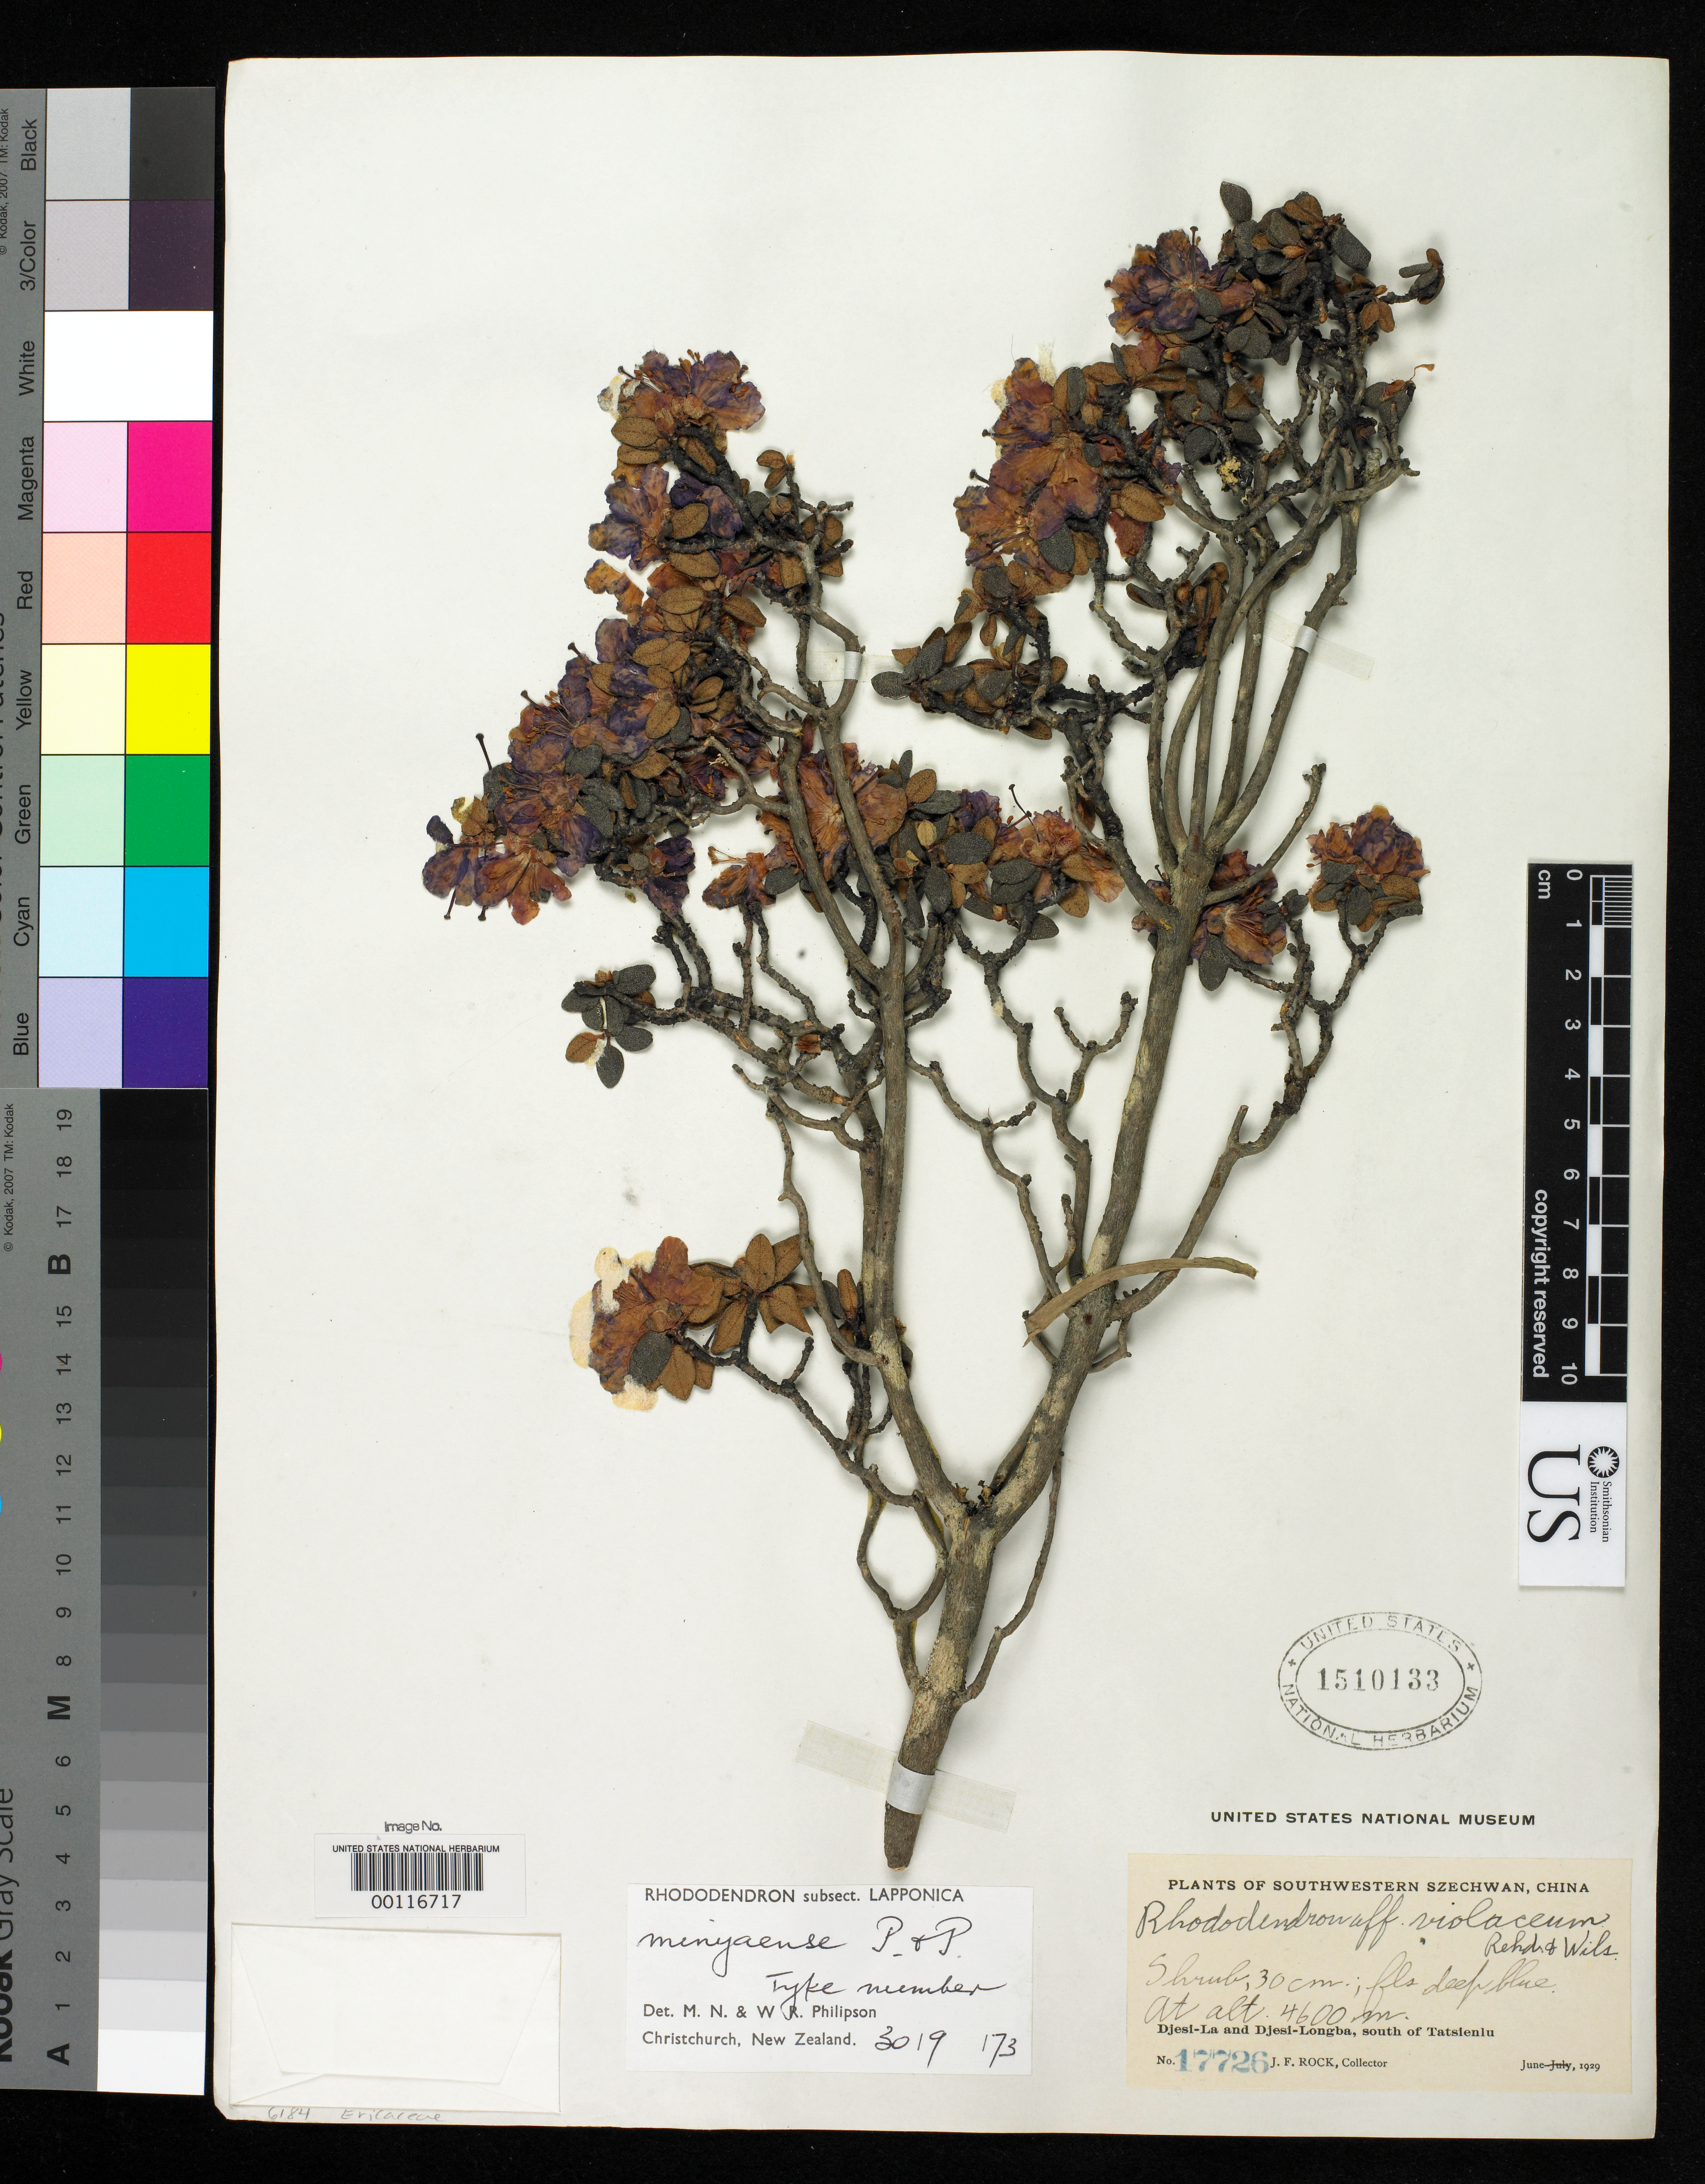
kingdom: Plantae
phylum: Tracheophyta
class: Magnoliopsida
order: Ericales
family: Ericaceae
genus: Rhododendron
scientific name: Rhododendron minyaense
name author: M. N. Philipson & Philipson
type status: Isotype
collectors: J. F. Rock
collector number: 17726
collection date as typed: Jun 1929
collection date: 1929-06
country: China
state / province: Sichuan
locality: Djesi-la and Djesi-Longba, south of Tatsienlu.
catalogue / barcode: US 1510133